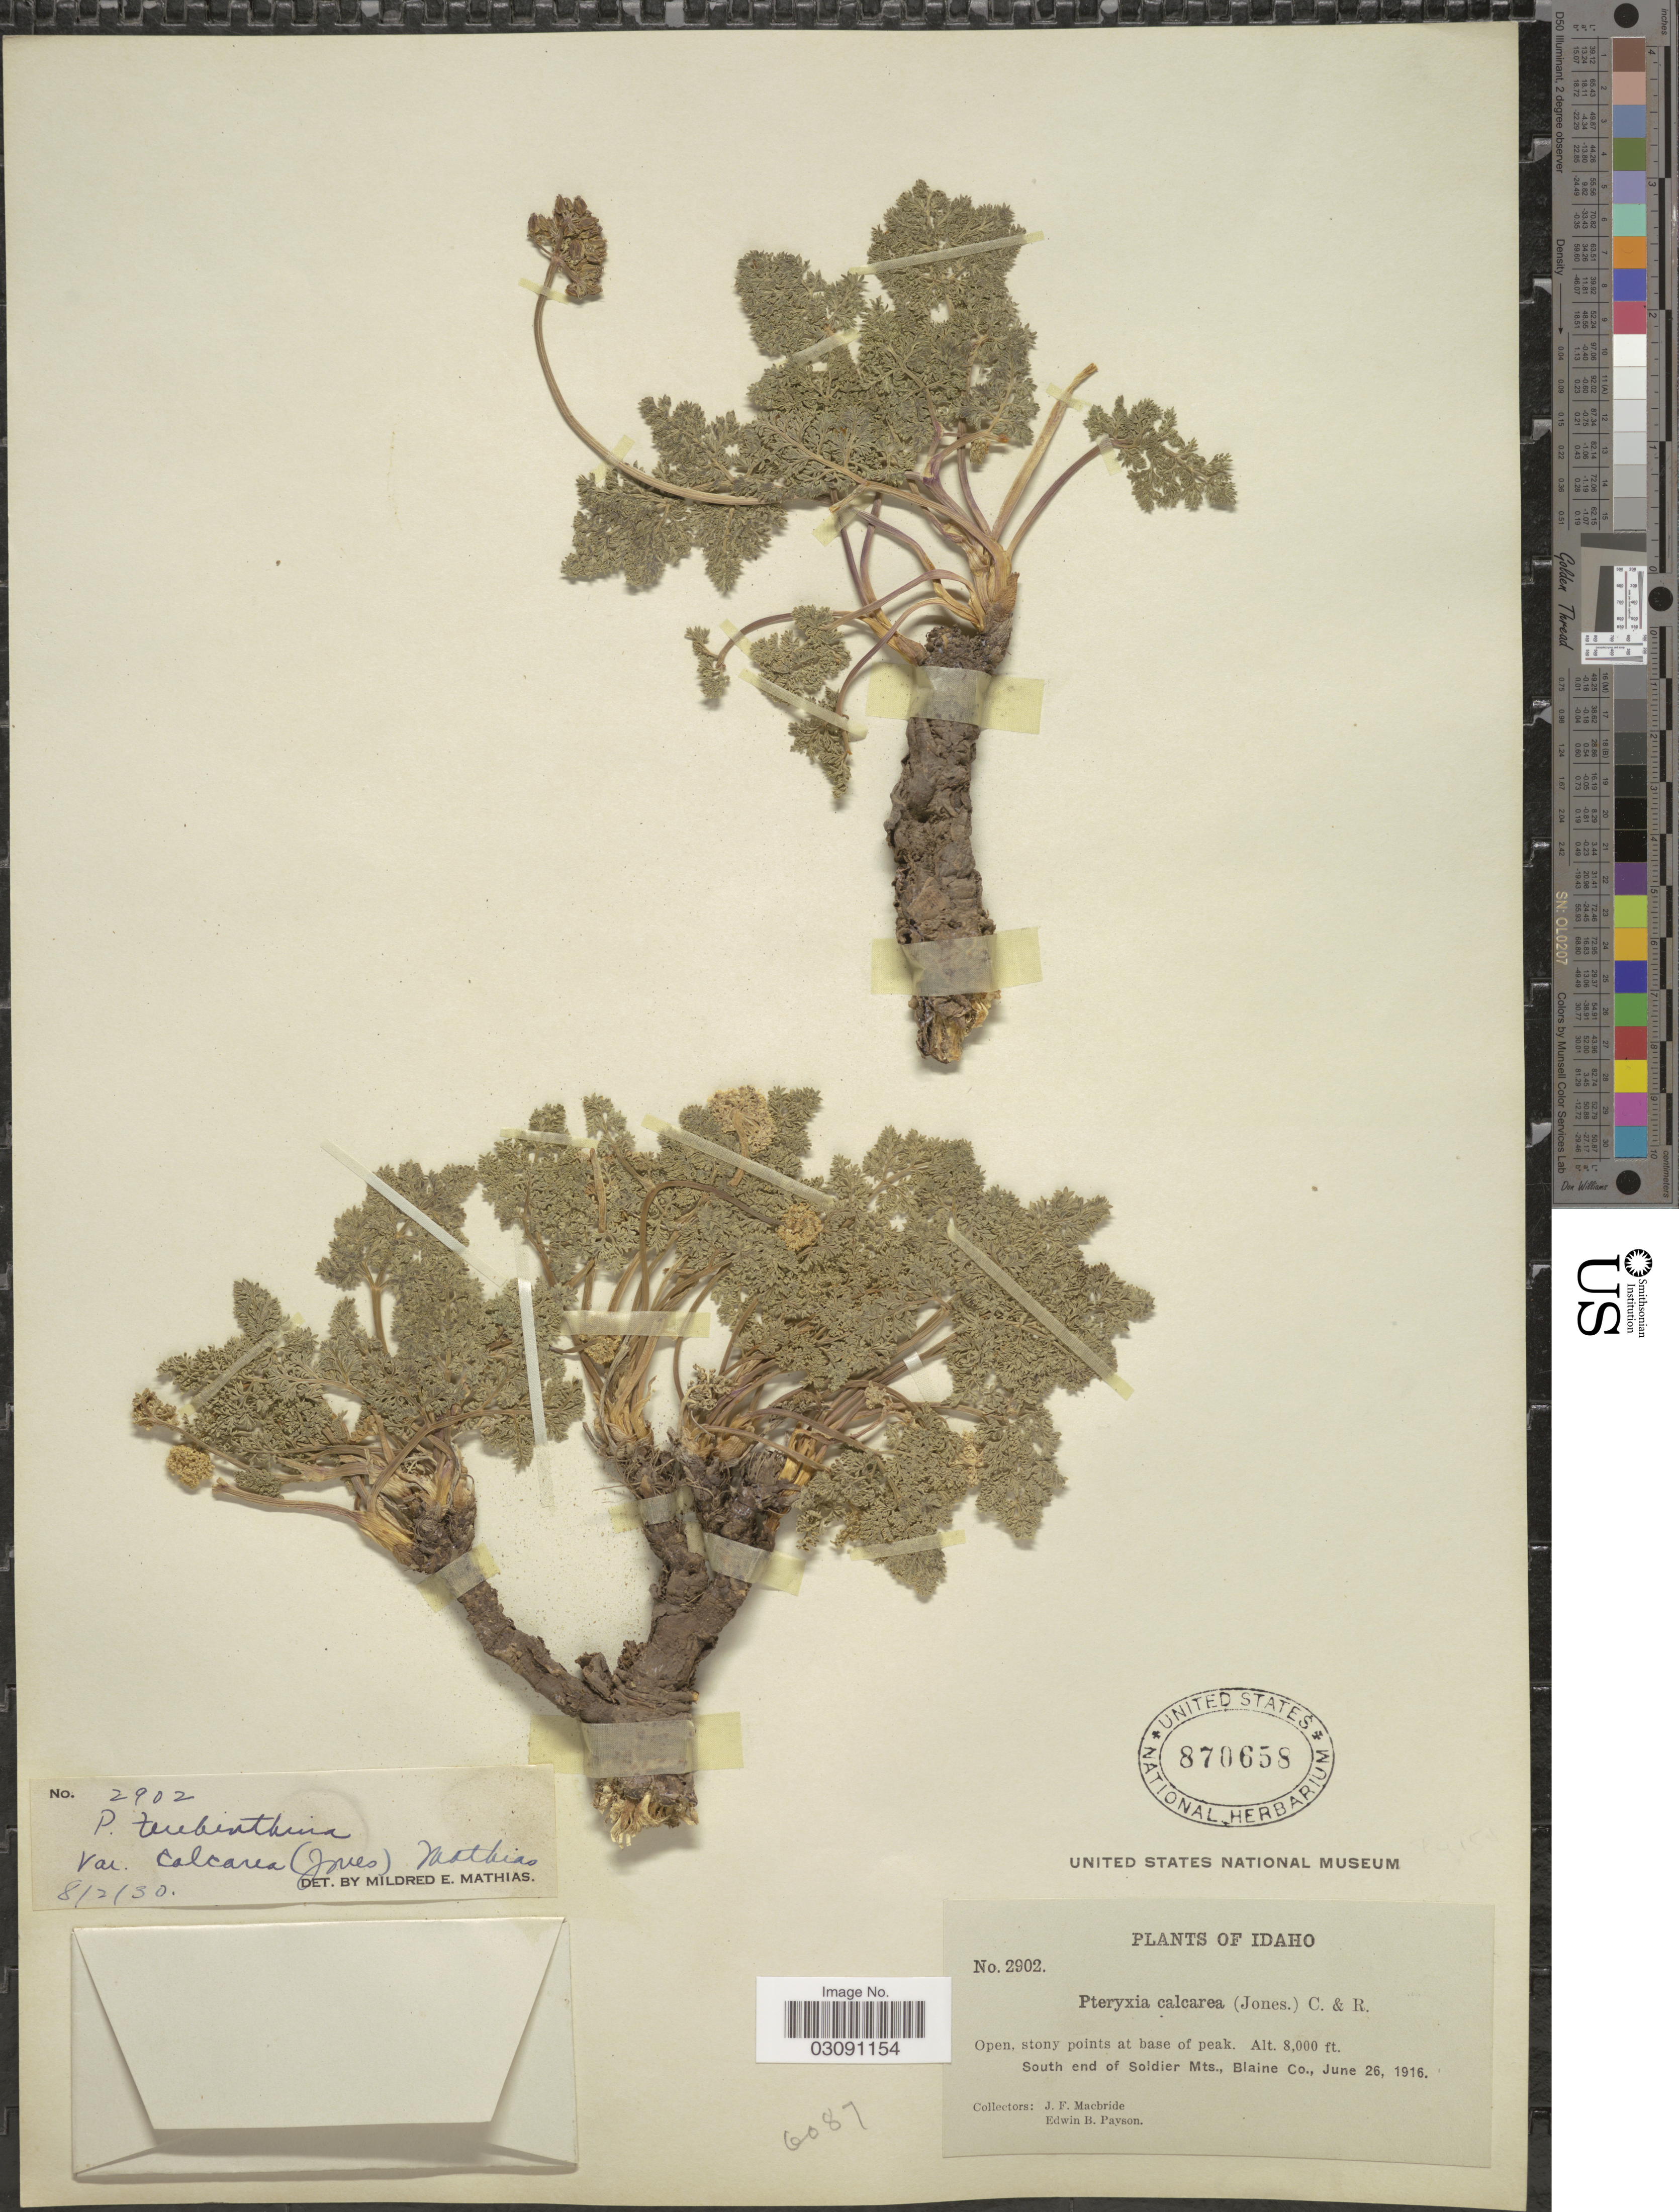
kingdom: Plantae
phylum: Tracheophyta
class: Magnoliopsida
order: Apiales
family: Apiaceae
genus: Pteryxia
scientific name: Pteryxia terebinthina var. calcarea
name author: (M.E. Jones) Mathias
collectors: J. F. Macbride & E. B. Payson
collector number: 2902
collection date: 1916-06-26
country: United States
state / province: Idaho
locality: South end of Soldier Mts., Blaine Co.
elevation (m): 2438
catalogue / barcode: US 870658